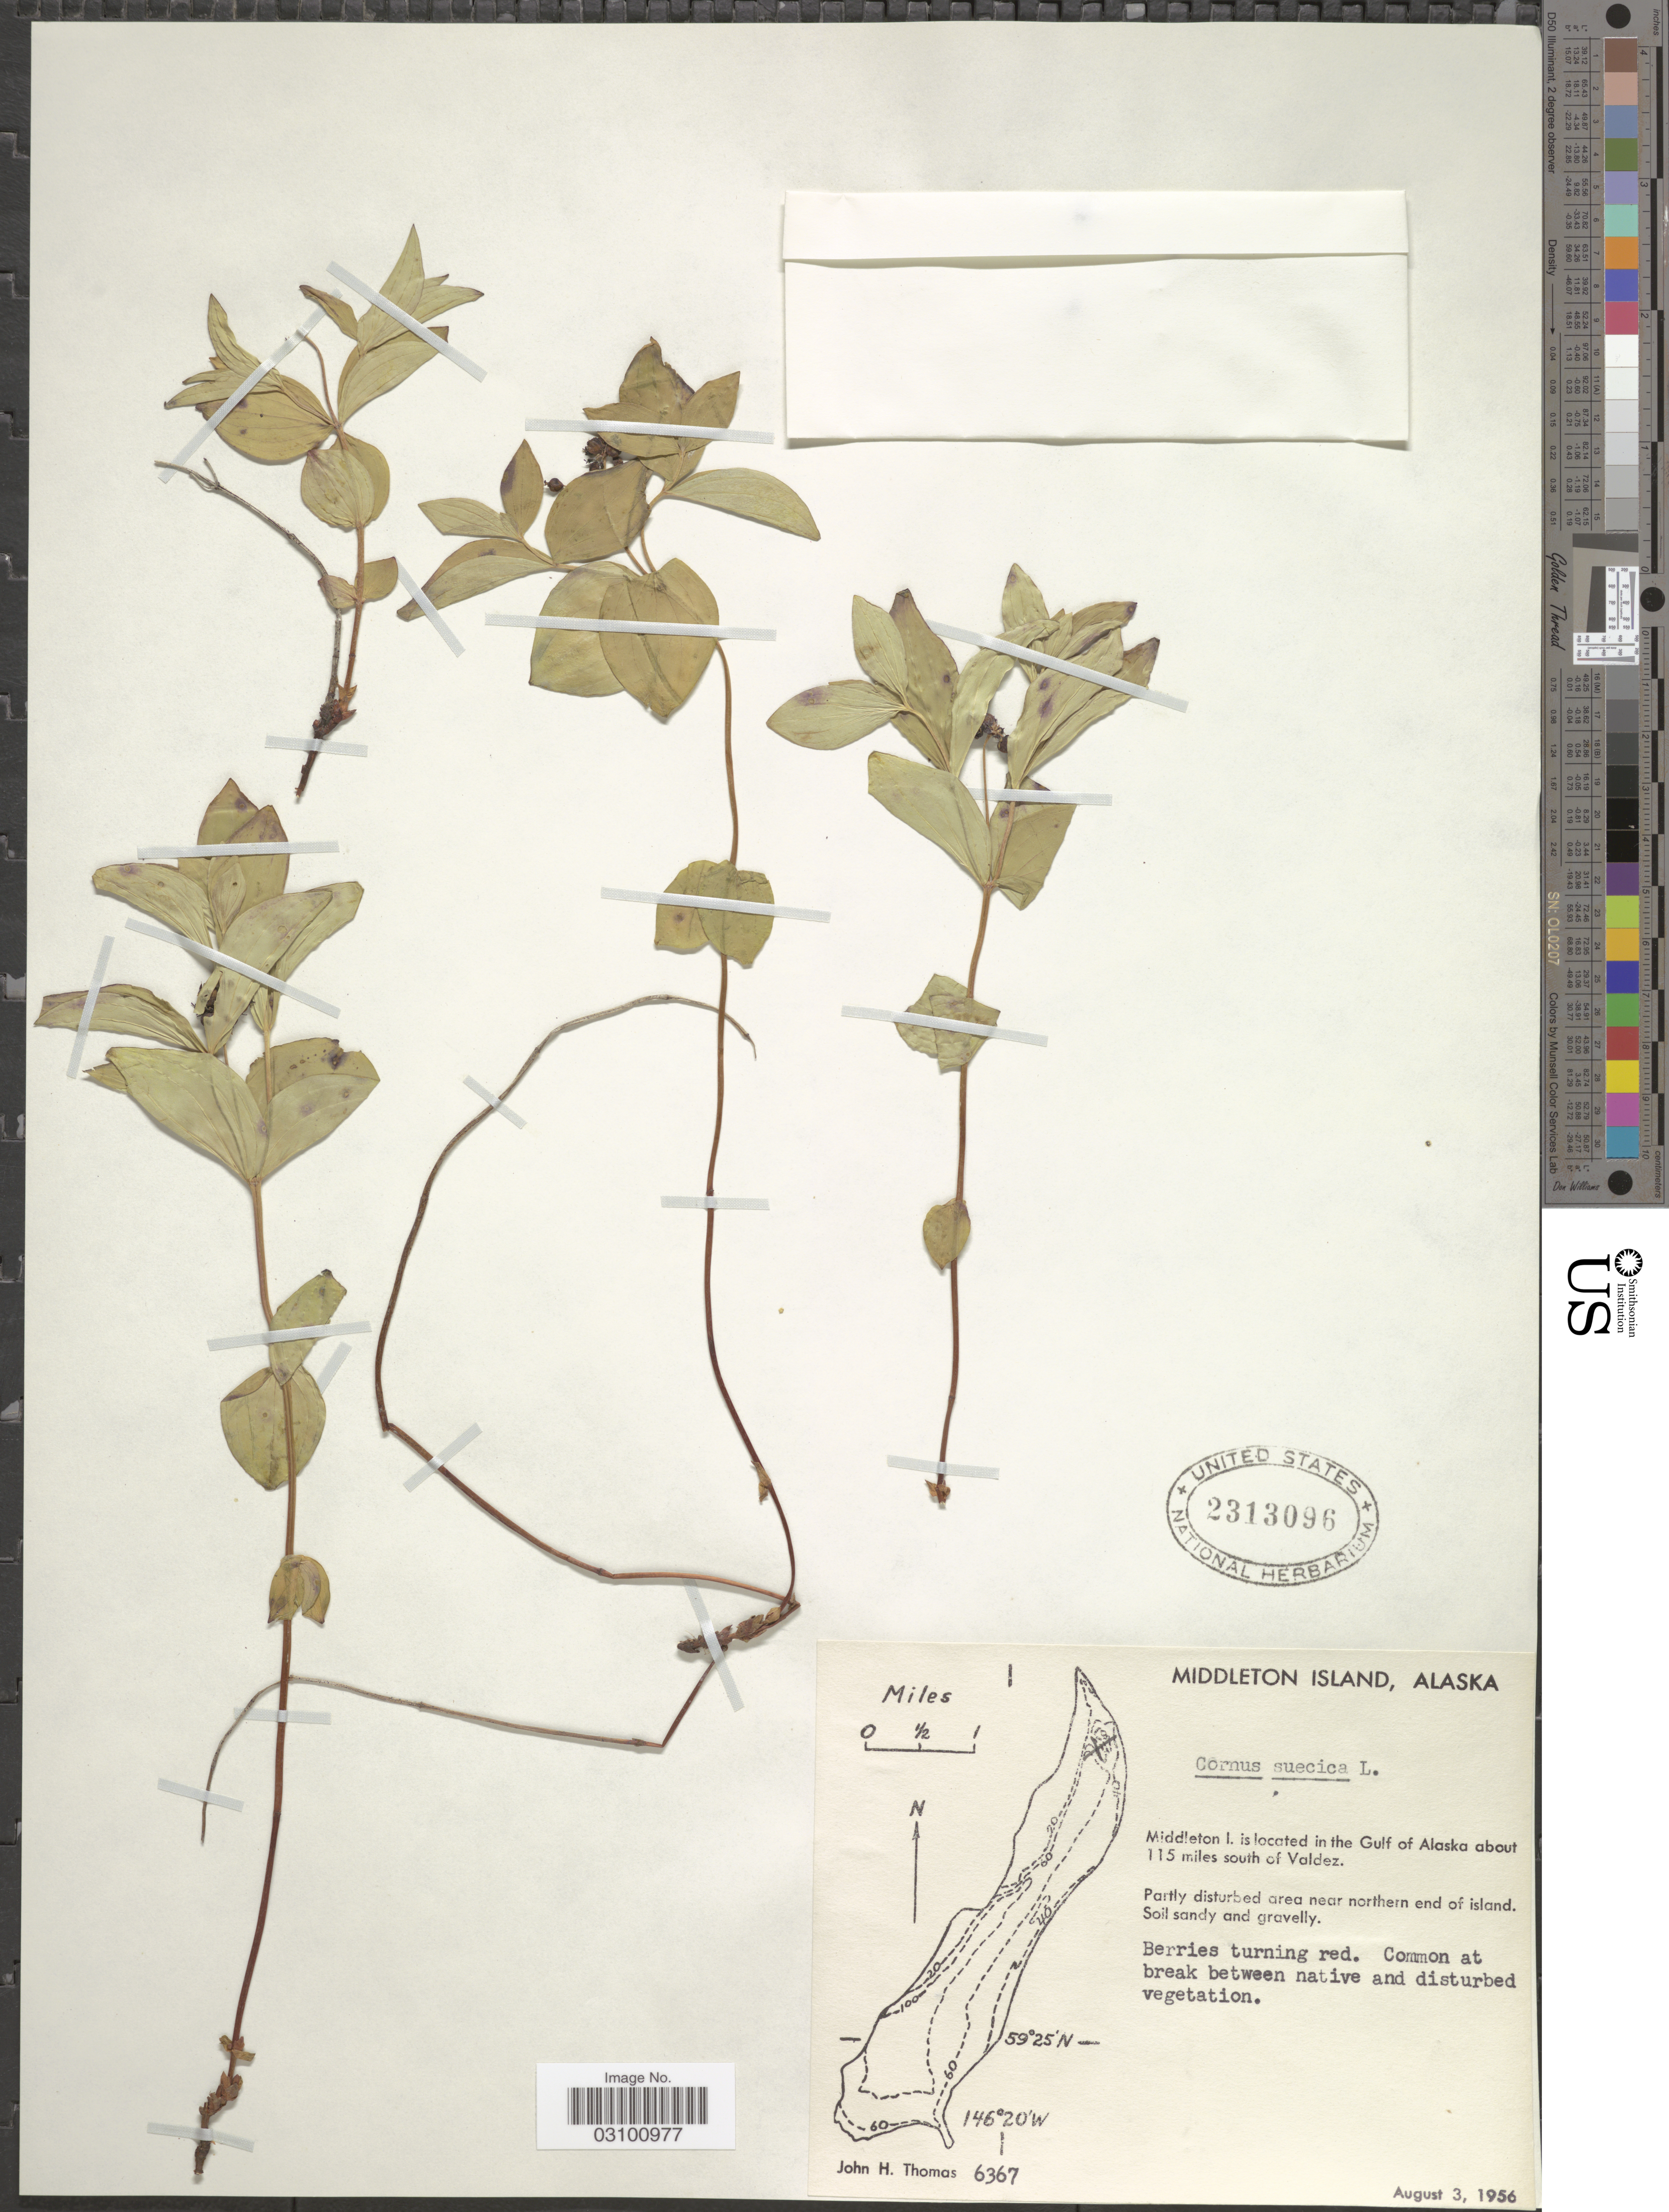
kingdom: Plantae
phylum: Tracheophyta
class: Magnoliopsida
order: Cornales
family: Cornaceae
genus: Cornus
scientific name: Cornus suecica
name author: L.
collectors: J. H. Thomas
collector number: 6367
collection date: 1956-08-03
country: United States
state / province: Alaska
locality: Middleton Island. Middleton I. is located in the Gulf of Alaska about 115 miles south of Valdez.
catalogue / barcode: US 2313096